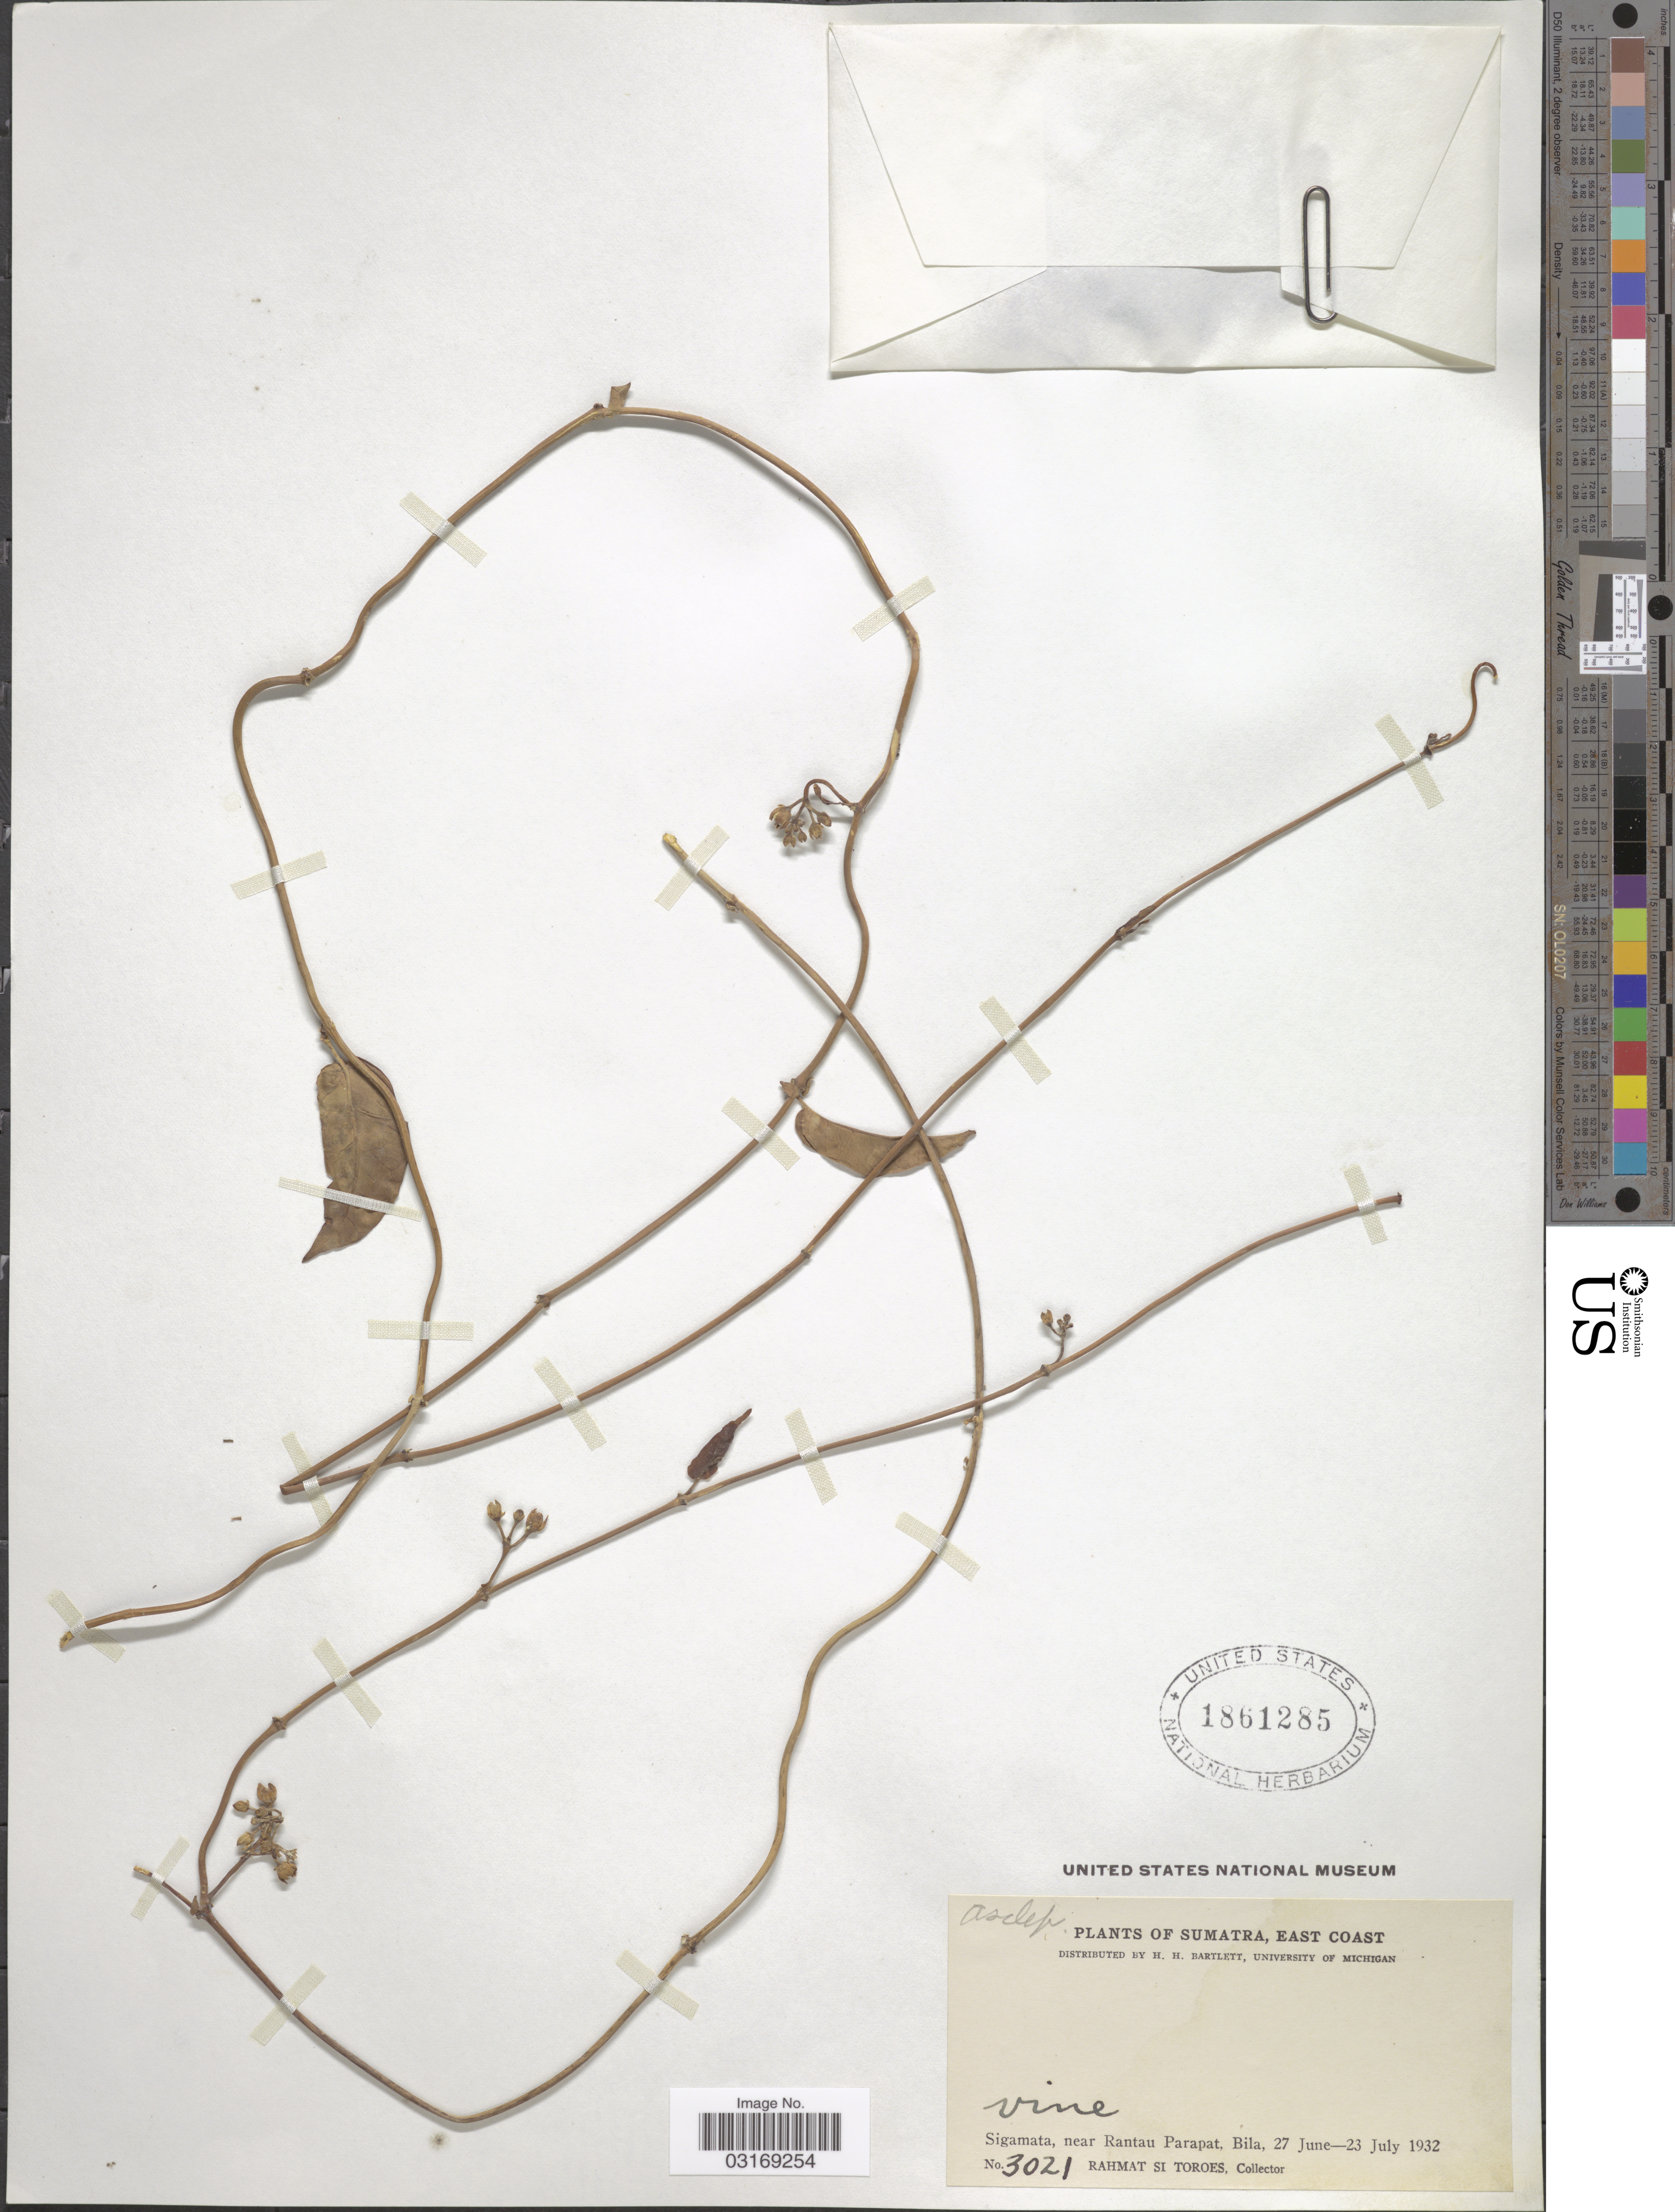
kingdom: Plantae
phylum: Tracheophyta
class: Magnoliopsida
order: Gentianales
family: Apocynaceae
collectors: Rahmat Si Boeea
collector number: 3021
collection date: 1932-06-27/1932-07-23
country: Indonesia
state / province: Sumatra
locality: East Coast. Sigamata, near Rantau Parapat, Bila.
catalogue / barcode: US 1861285